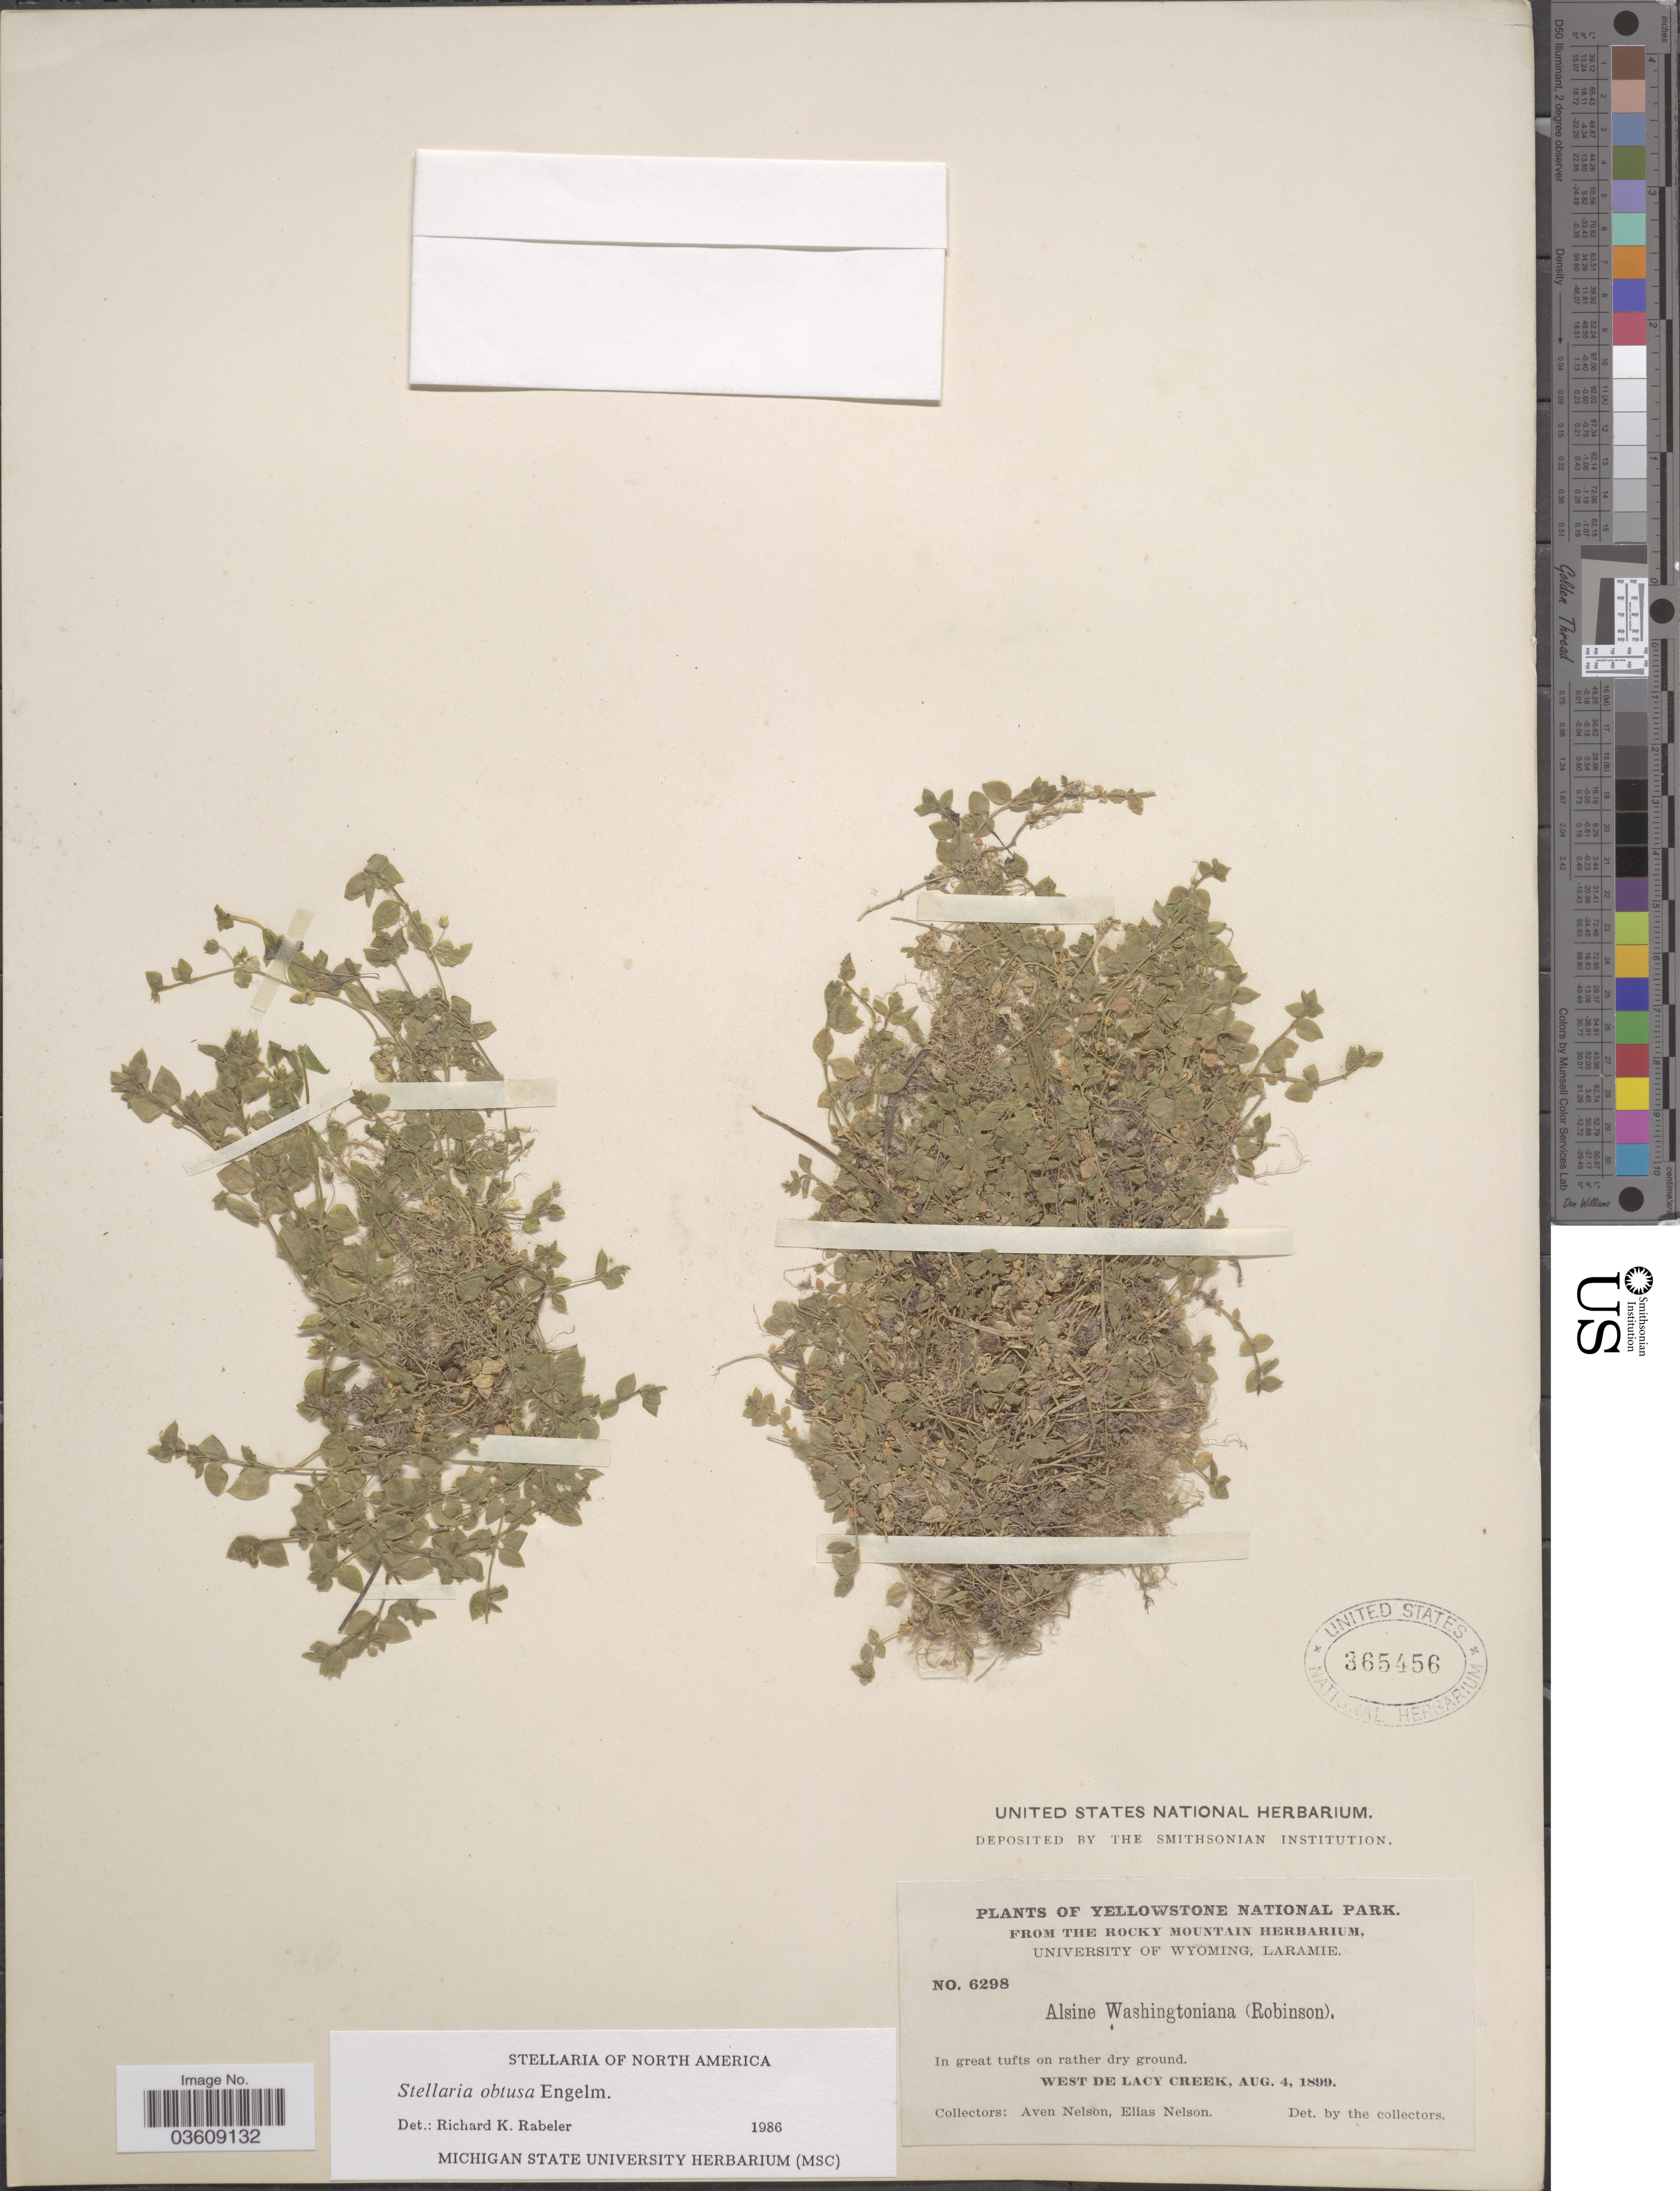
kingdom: Plantae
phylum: Tracheophyta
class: Magnoliopsida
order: Caryophyllales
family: Caryophyllaceae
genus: Engellaria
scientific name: Engellaria obtusa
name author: (Engelm.) Iamonico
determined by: U.S. National Herbarium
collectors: A. Nelson & E. Nelson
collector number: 6298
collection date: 1899-08-04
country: United States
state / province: Wyoming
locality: Yellowstone National Park. West de Lacy Creek.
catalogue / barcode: US 365456